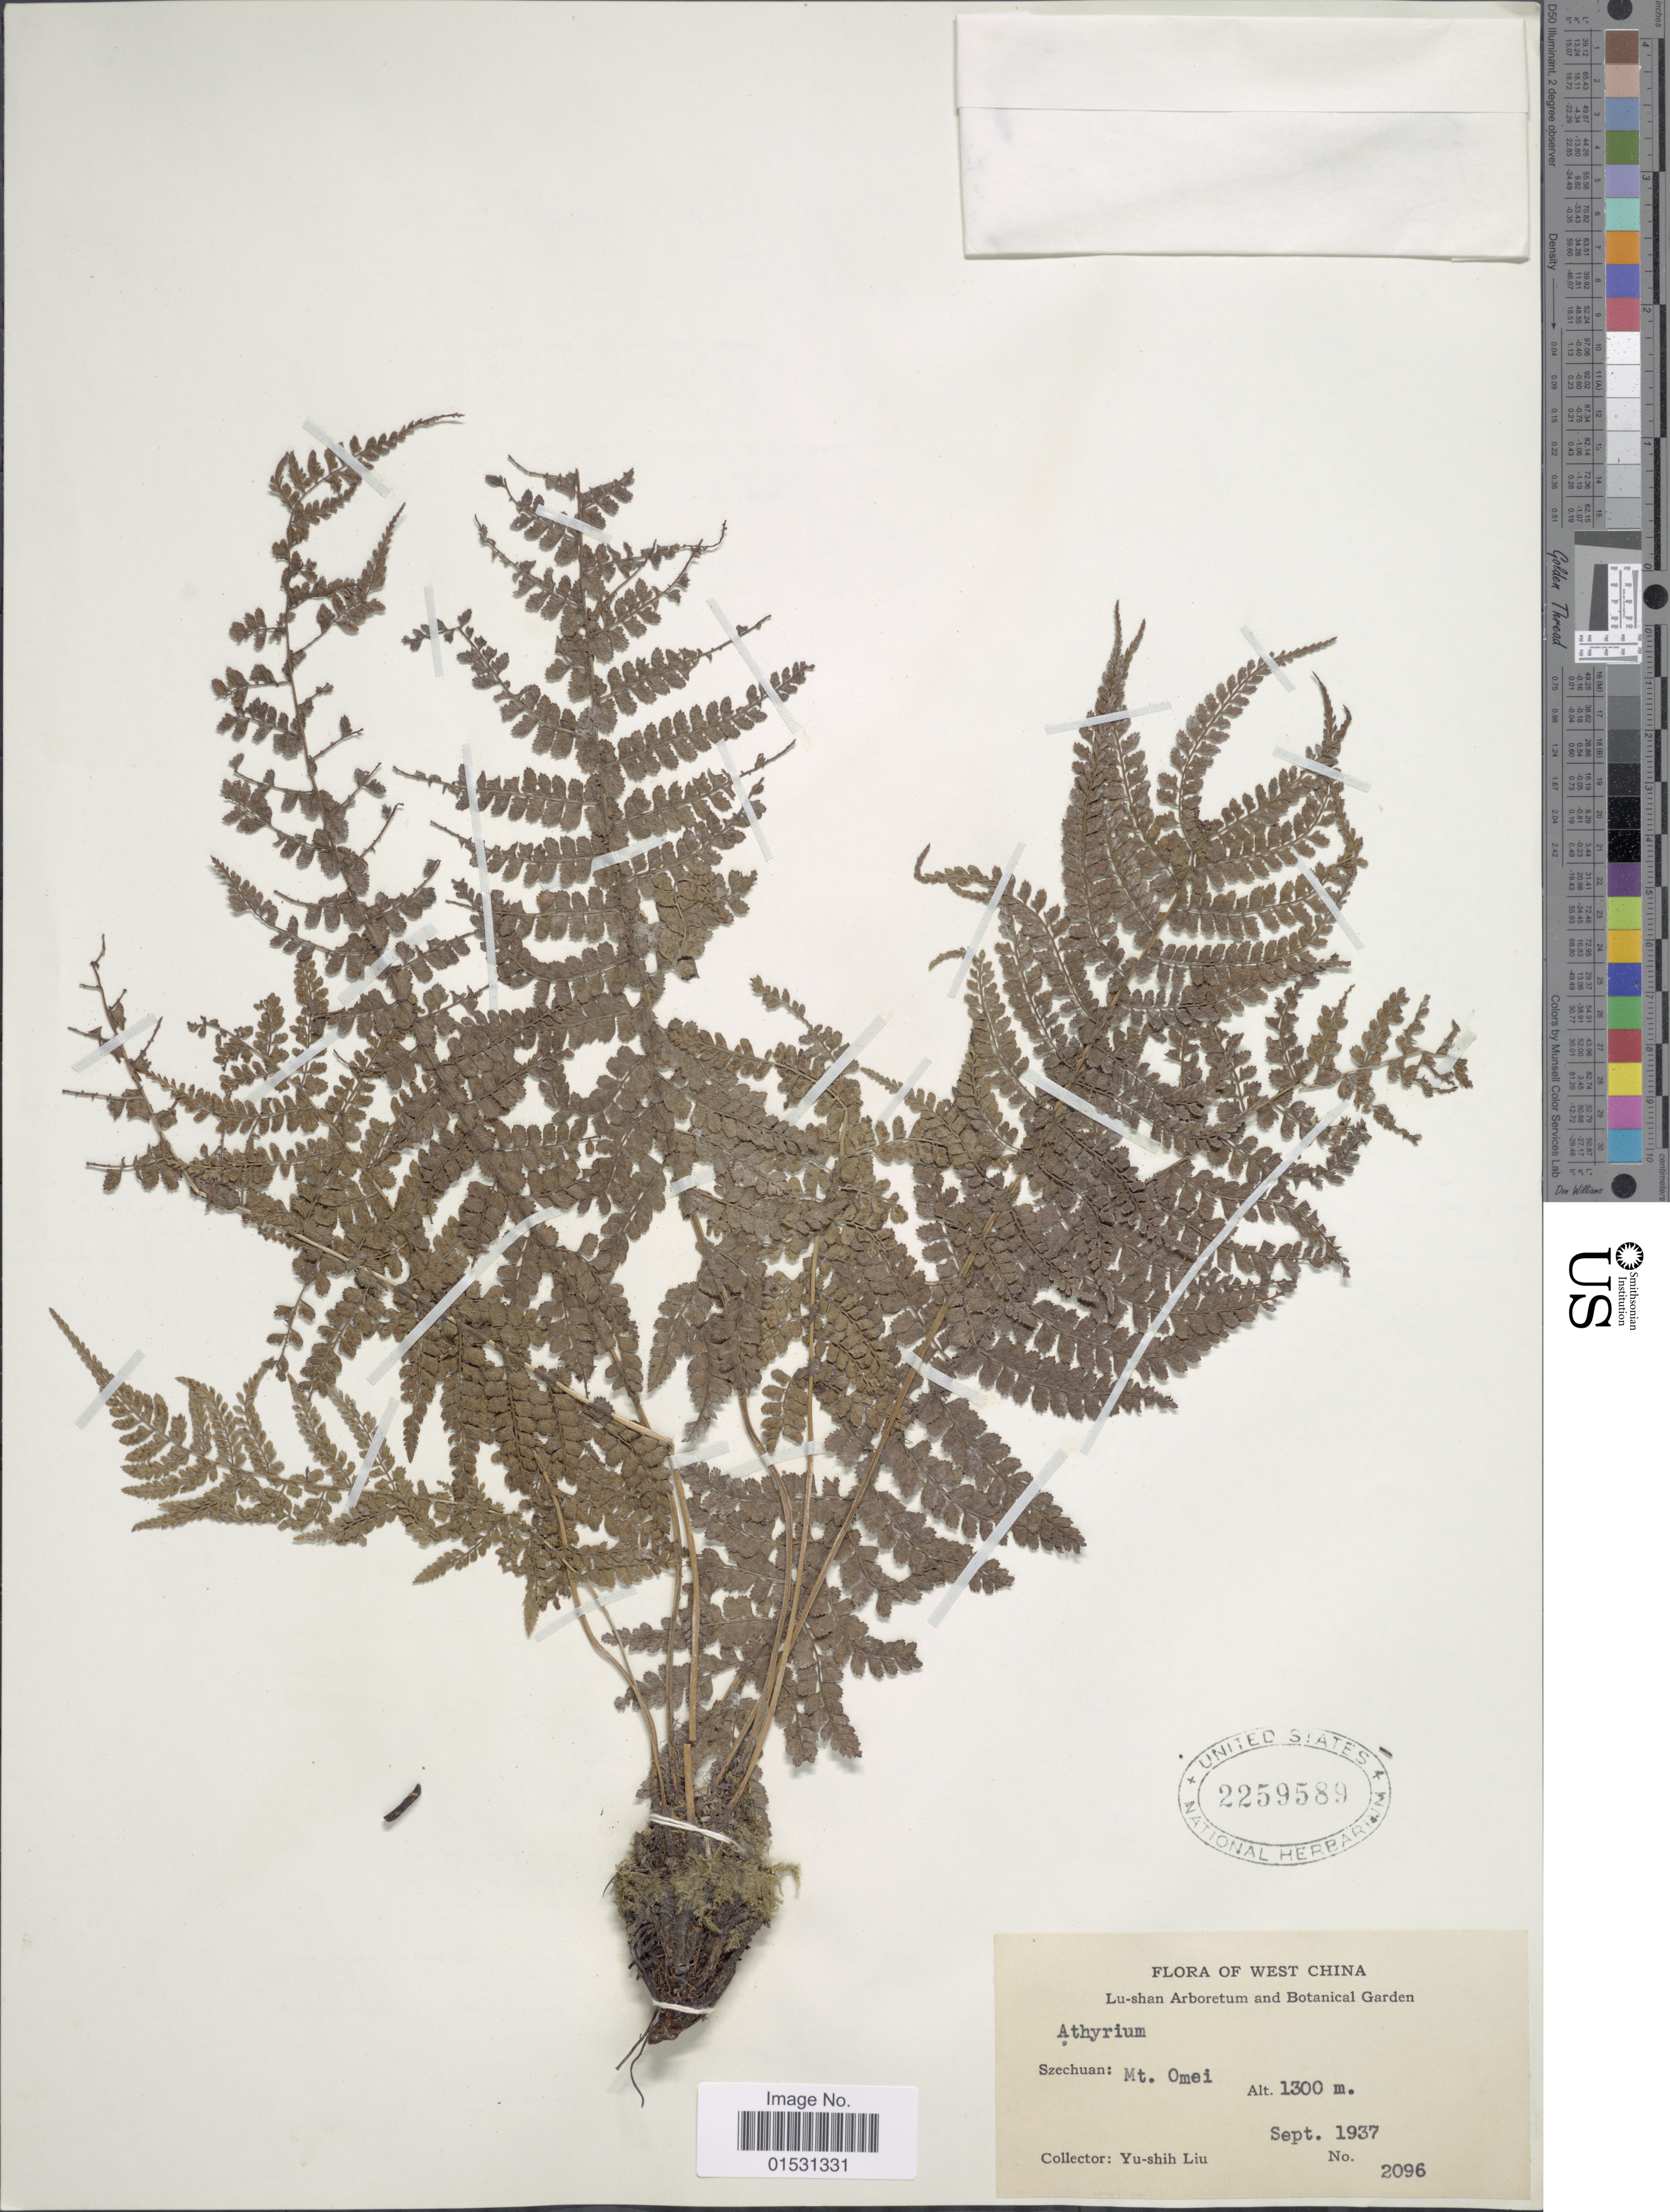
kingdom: Plantae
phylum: Tracheophyta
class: Polypodiopsida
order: Polypodiales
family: Athyriaceae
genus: Athyrium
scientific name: Athyrium sp.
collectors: Y.-S. Liu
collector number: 2096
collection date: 1937-09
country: China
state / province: Sichuan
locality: West China. Szechuan: Mt. Omei.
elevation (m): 1300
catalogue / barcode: US 2259589